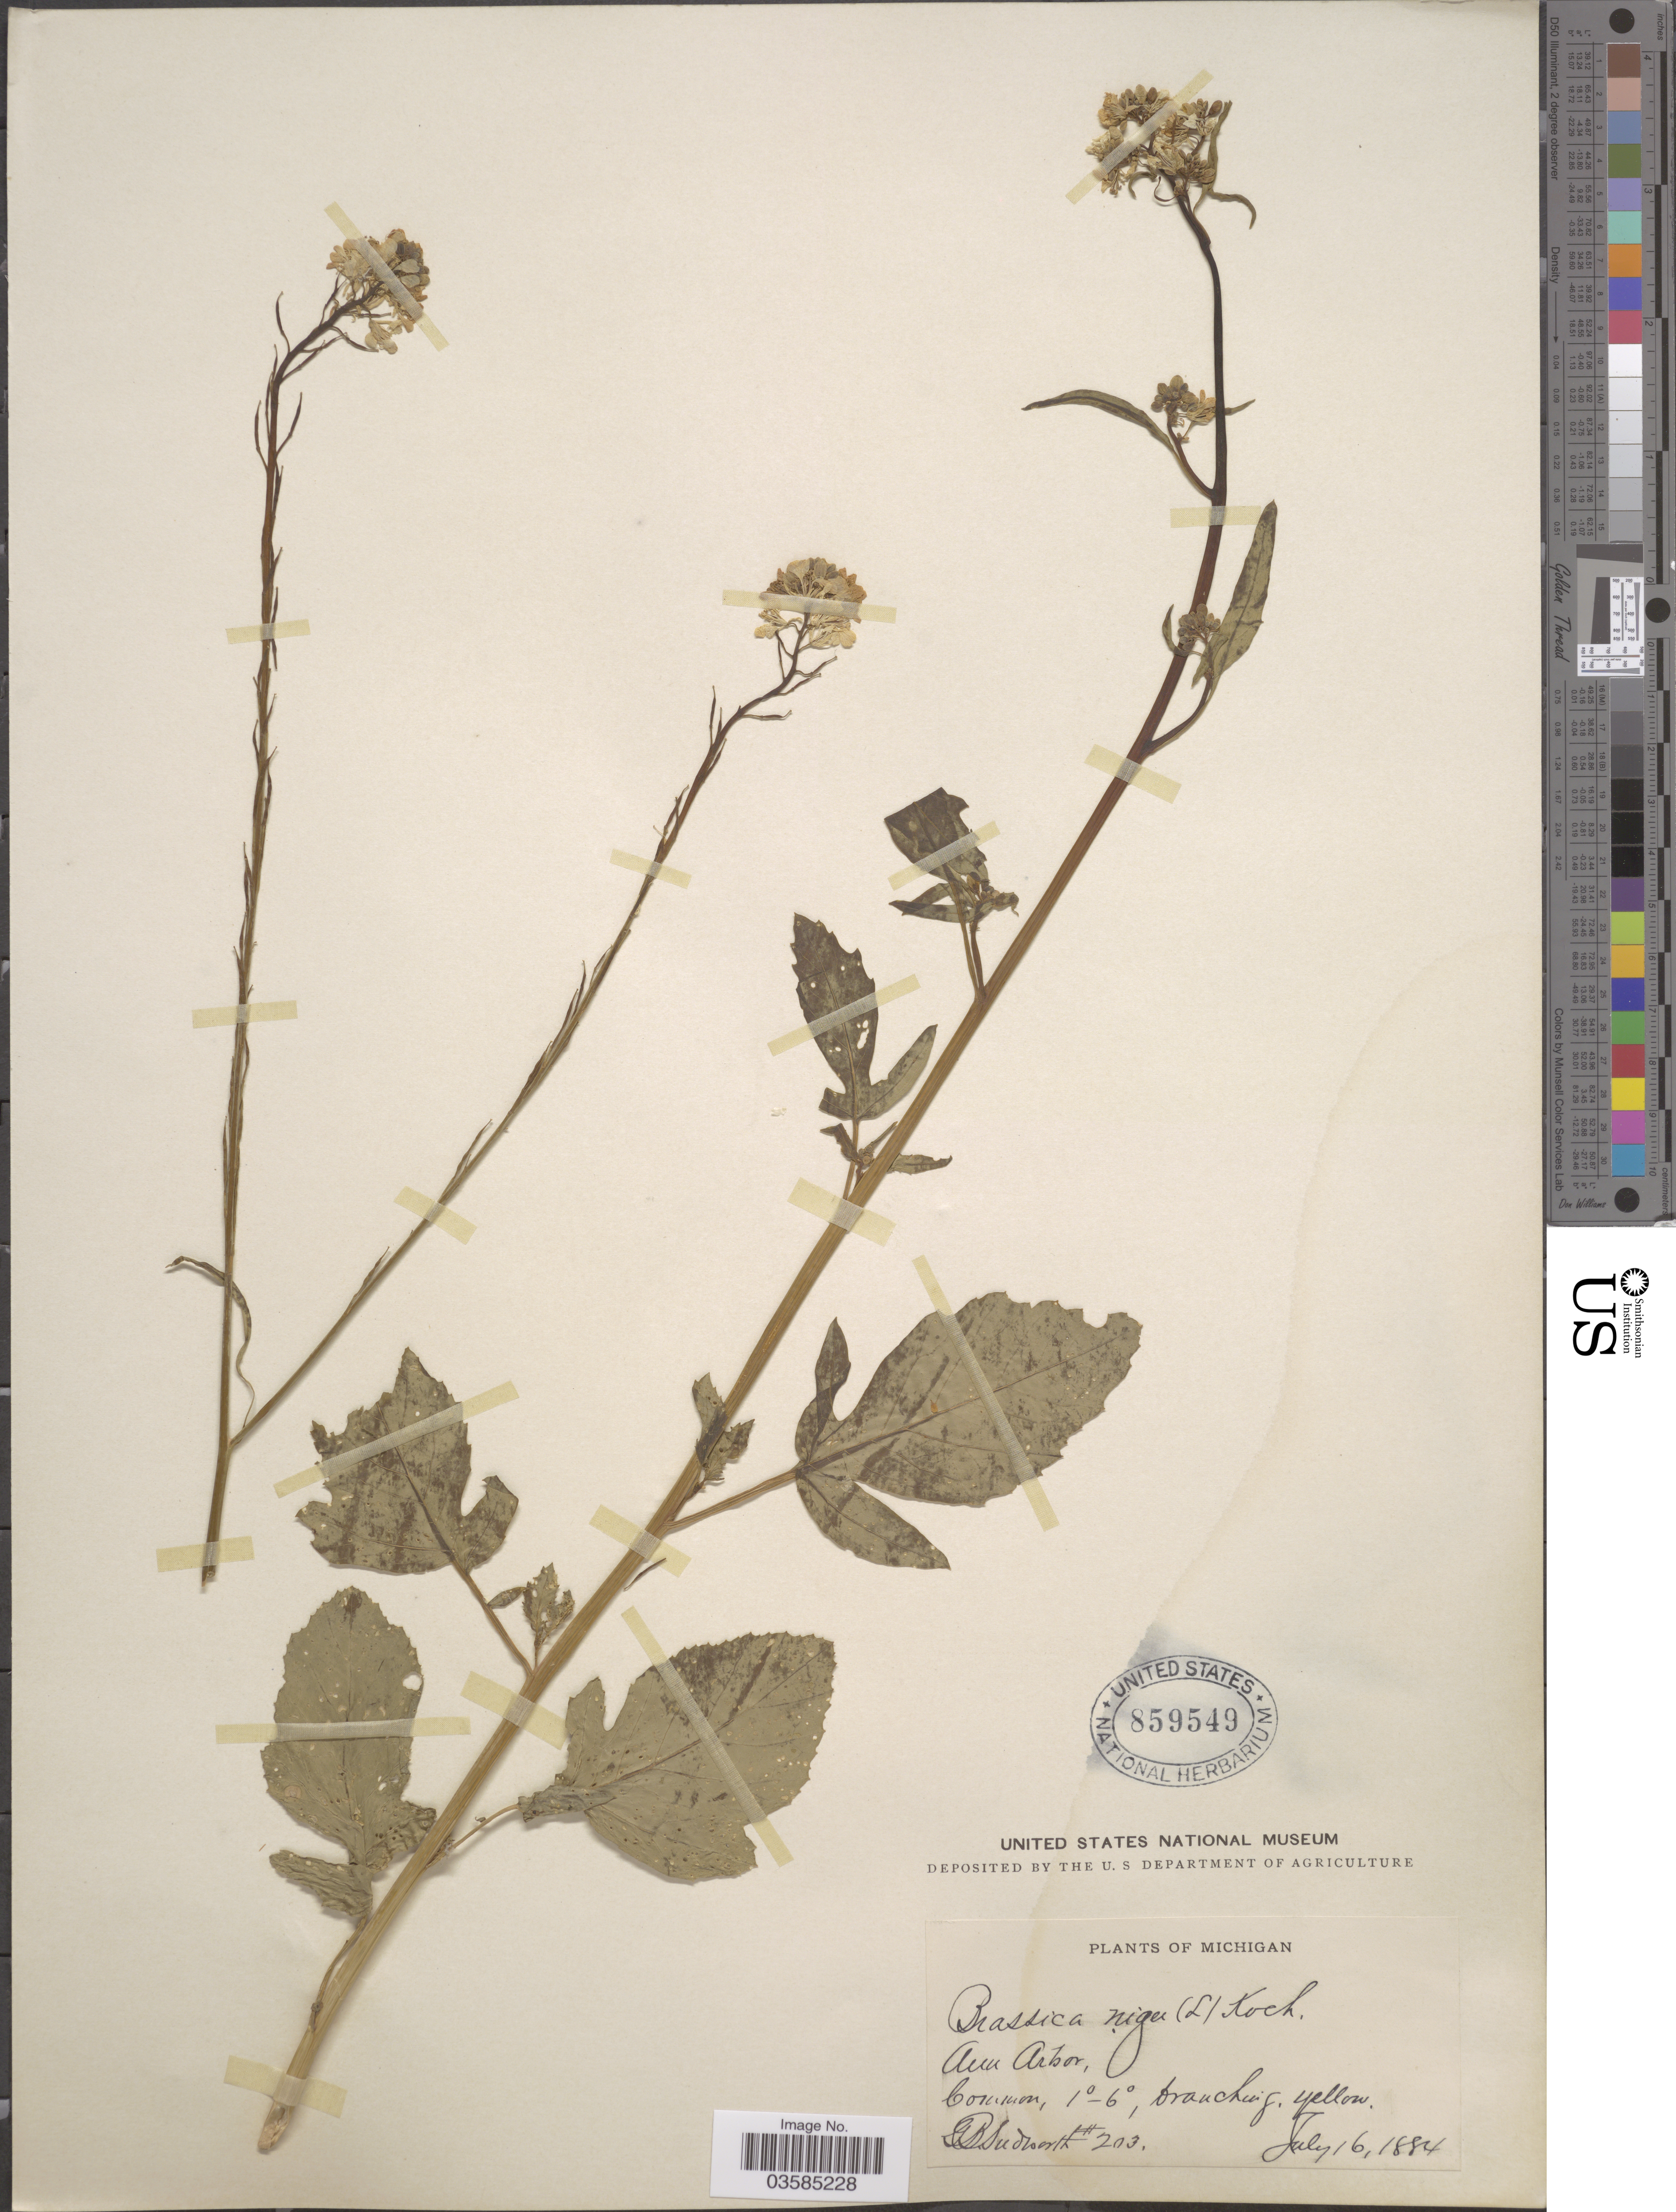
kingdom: Plantae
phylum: Tracheophyta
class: Magnoliopsida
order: Brassicales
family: Brassicaceae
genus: Brassica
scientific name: Brassica nigra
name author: (L.) W.D.J. Koch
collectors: G. B. Sudworth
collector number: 203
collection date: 1884-07-16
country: United States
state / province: Michigan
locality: Ann Arbor.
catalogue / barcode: US 859549